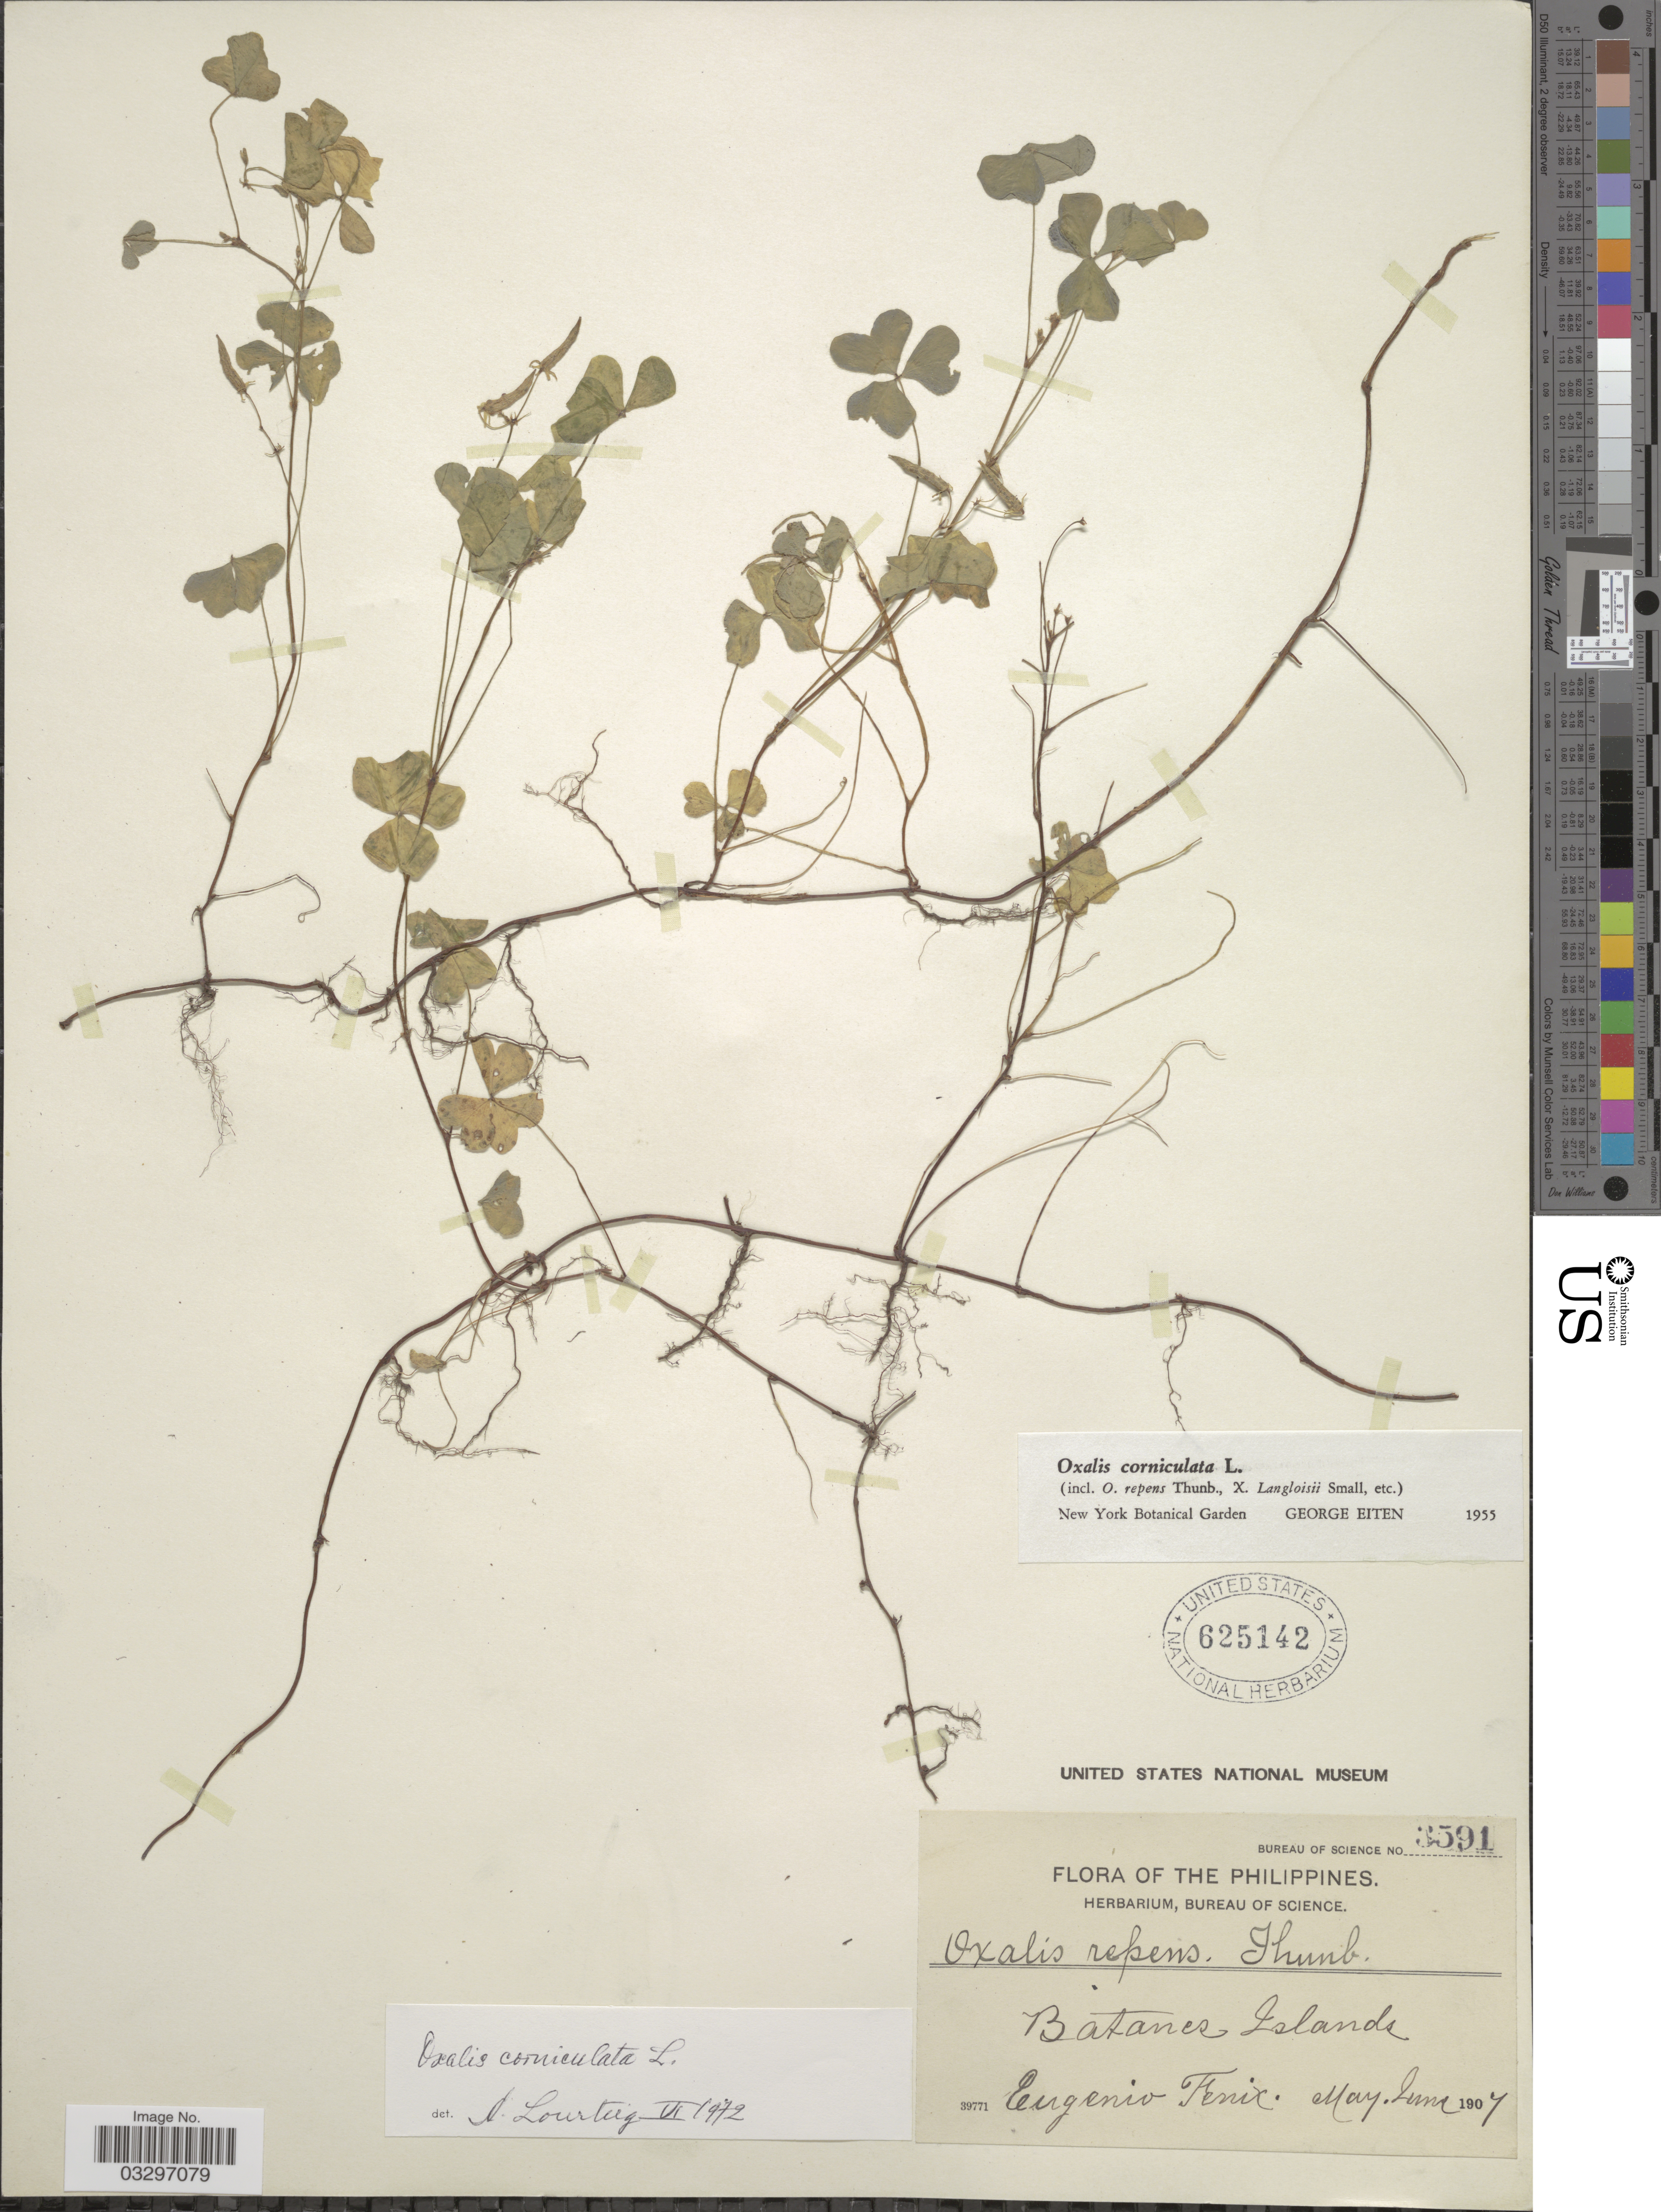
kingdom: Plantae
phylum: Tracheophyta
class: Magnoliopsida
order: Oxalidales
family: Oxalidaceae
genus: Oxalis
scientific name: Oxalis corniculata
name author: L.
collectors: E. Fénix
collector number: Bureau of Science 3591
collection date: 1907-05/1907-06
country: Philippines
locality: Batanes Islands.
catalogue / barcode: US 625142